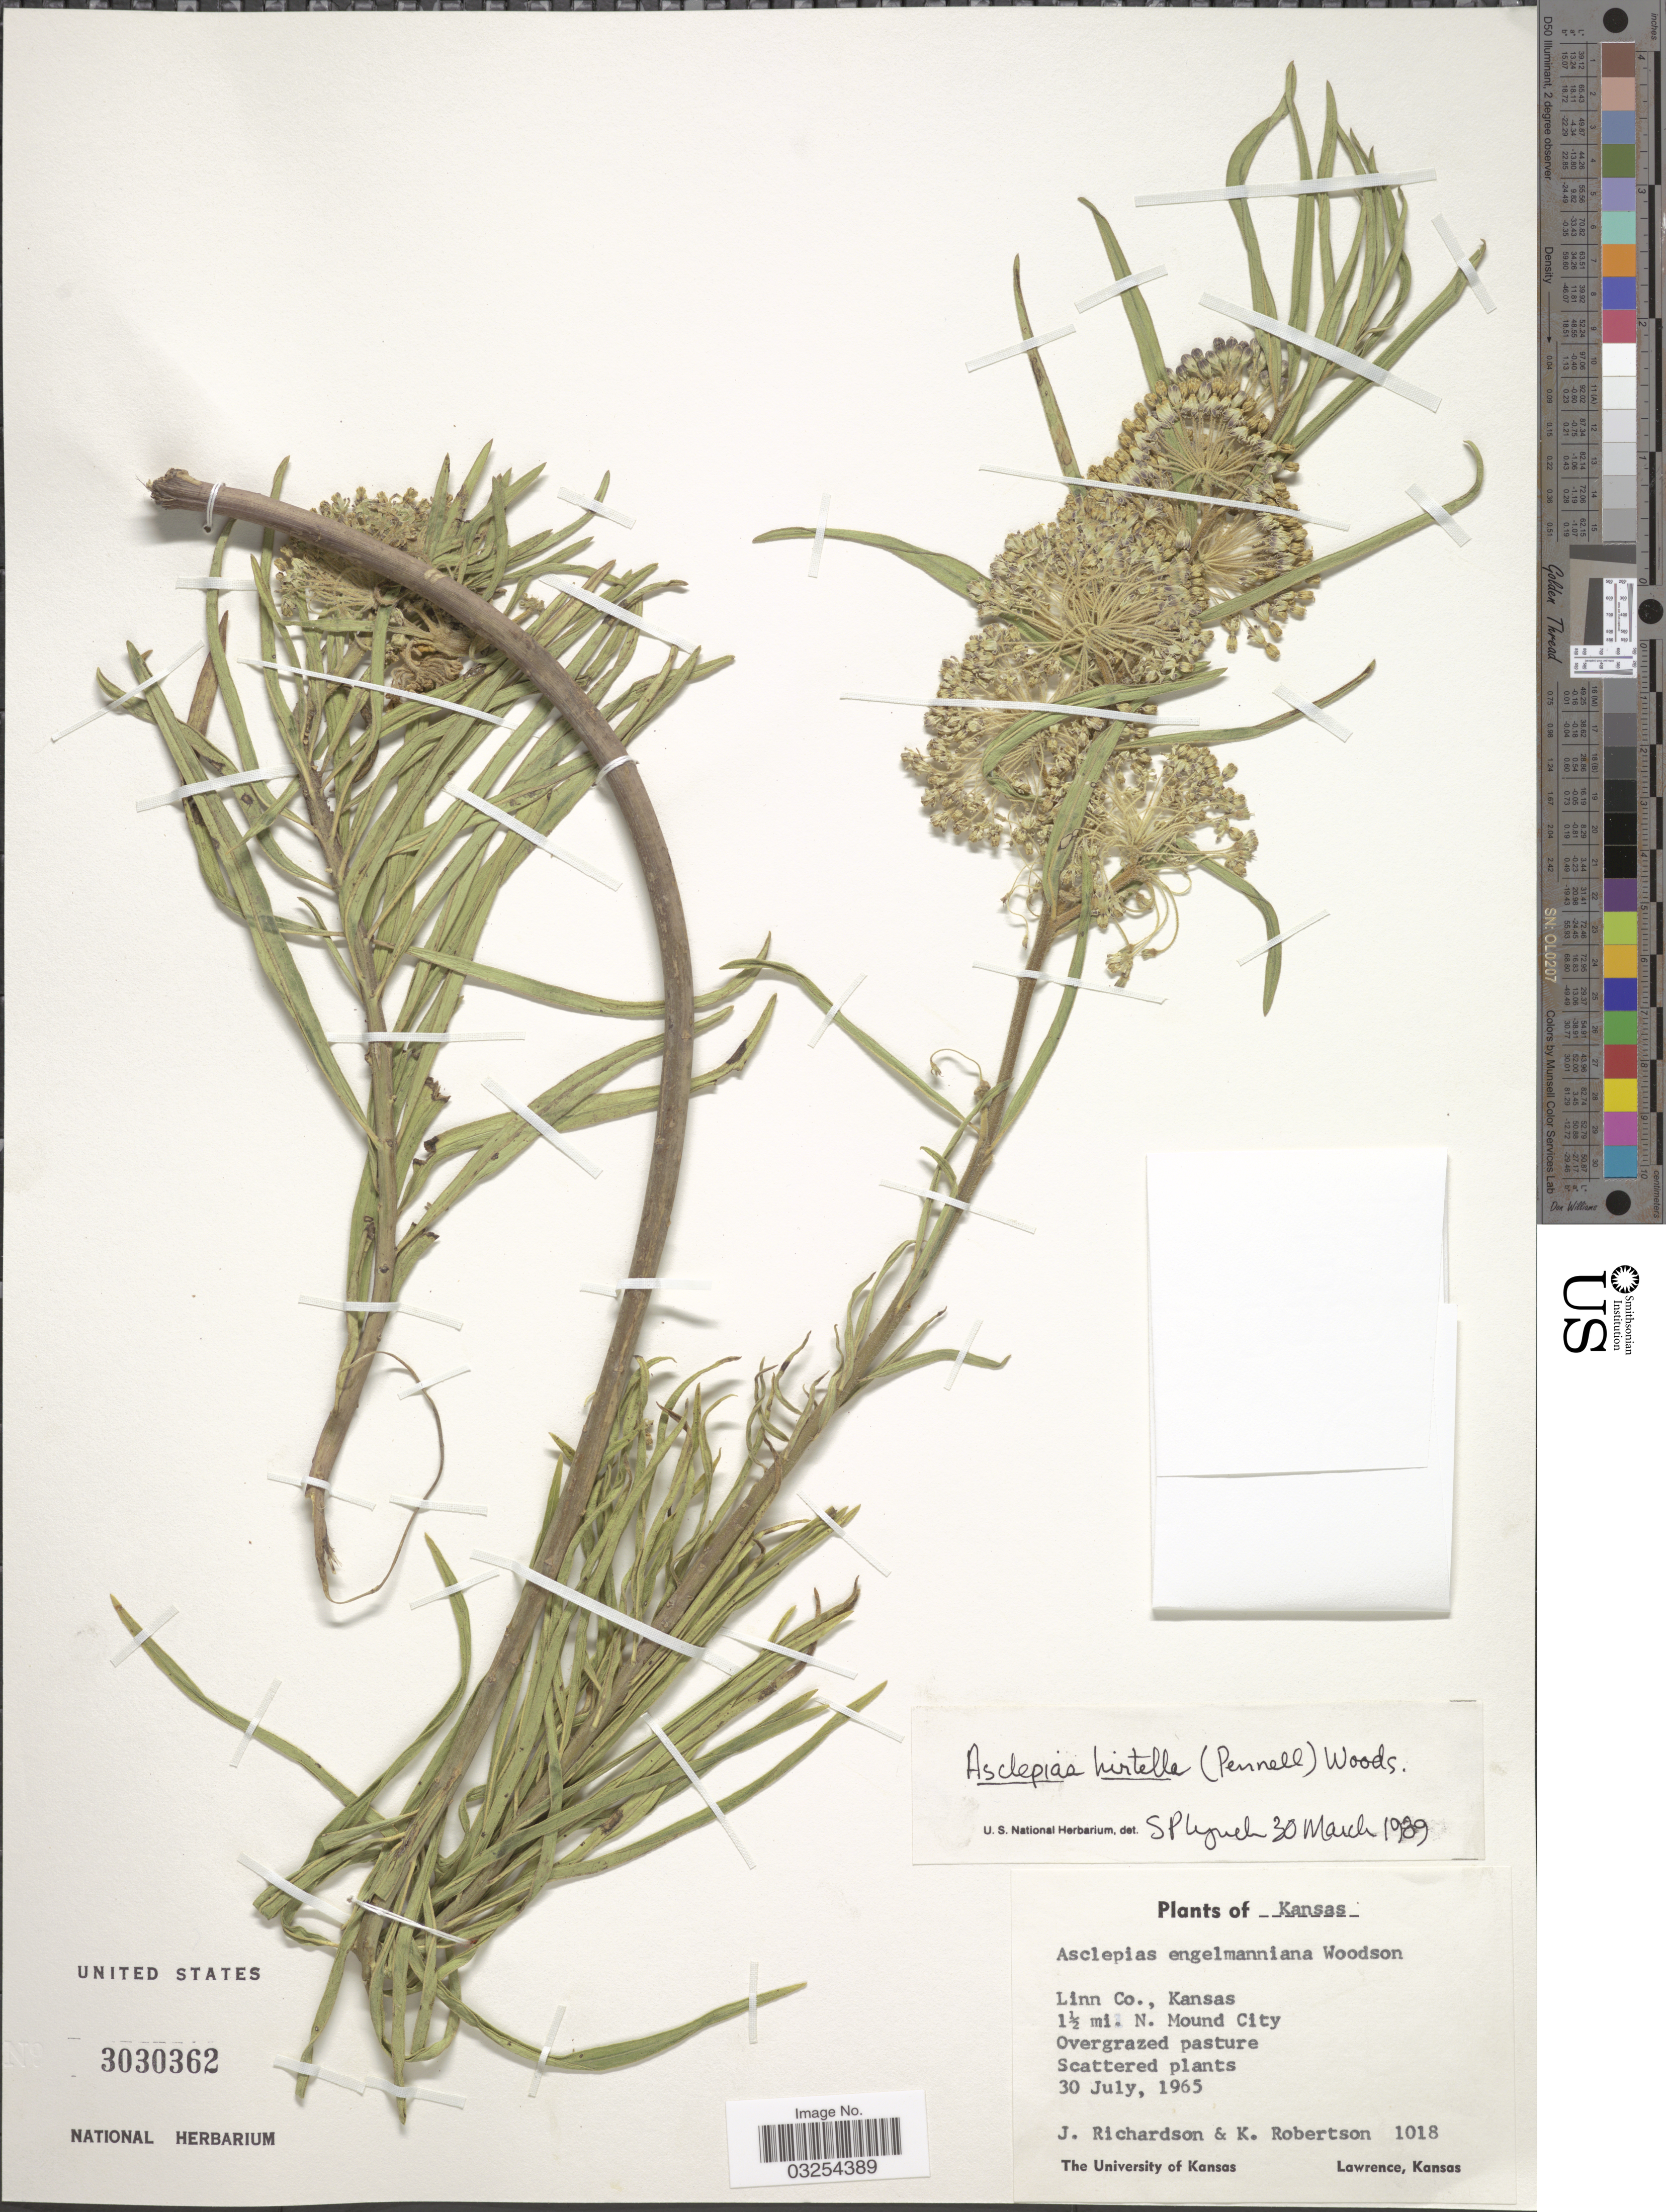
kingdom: Plantae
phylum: Tracheophyta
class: Magnoliopsida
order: Gentianales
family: Apocynaceae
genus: Asclepias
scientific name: Asclepias hirtella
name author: (Pennell) Woodson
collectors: J. Richardson & K. Robertson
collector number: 1018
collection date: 1965-07-30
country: United States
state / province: Kansas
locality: Linn Co., 1½ mi. N. Mound City.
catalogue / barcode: US 3030362